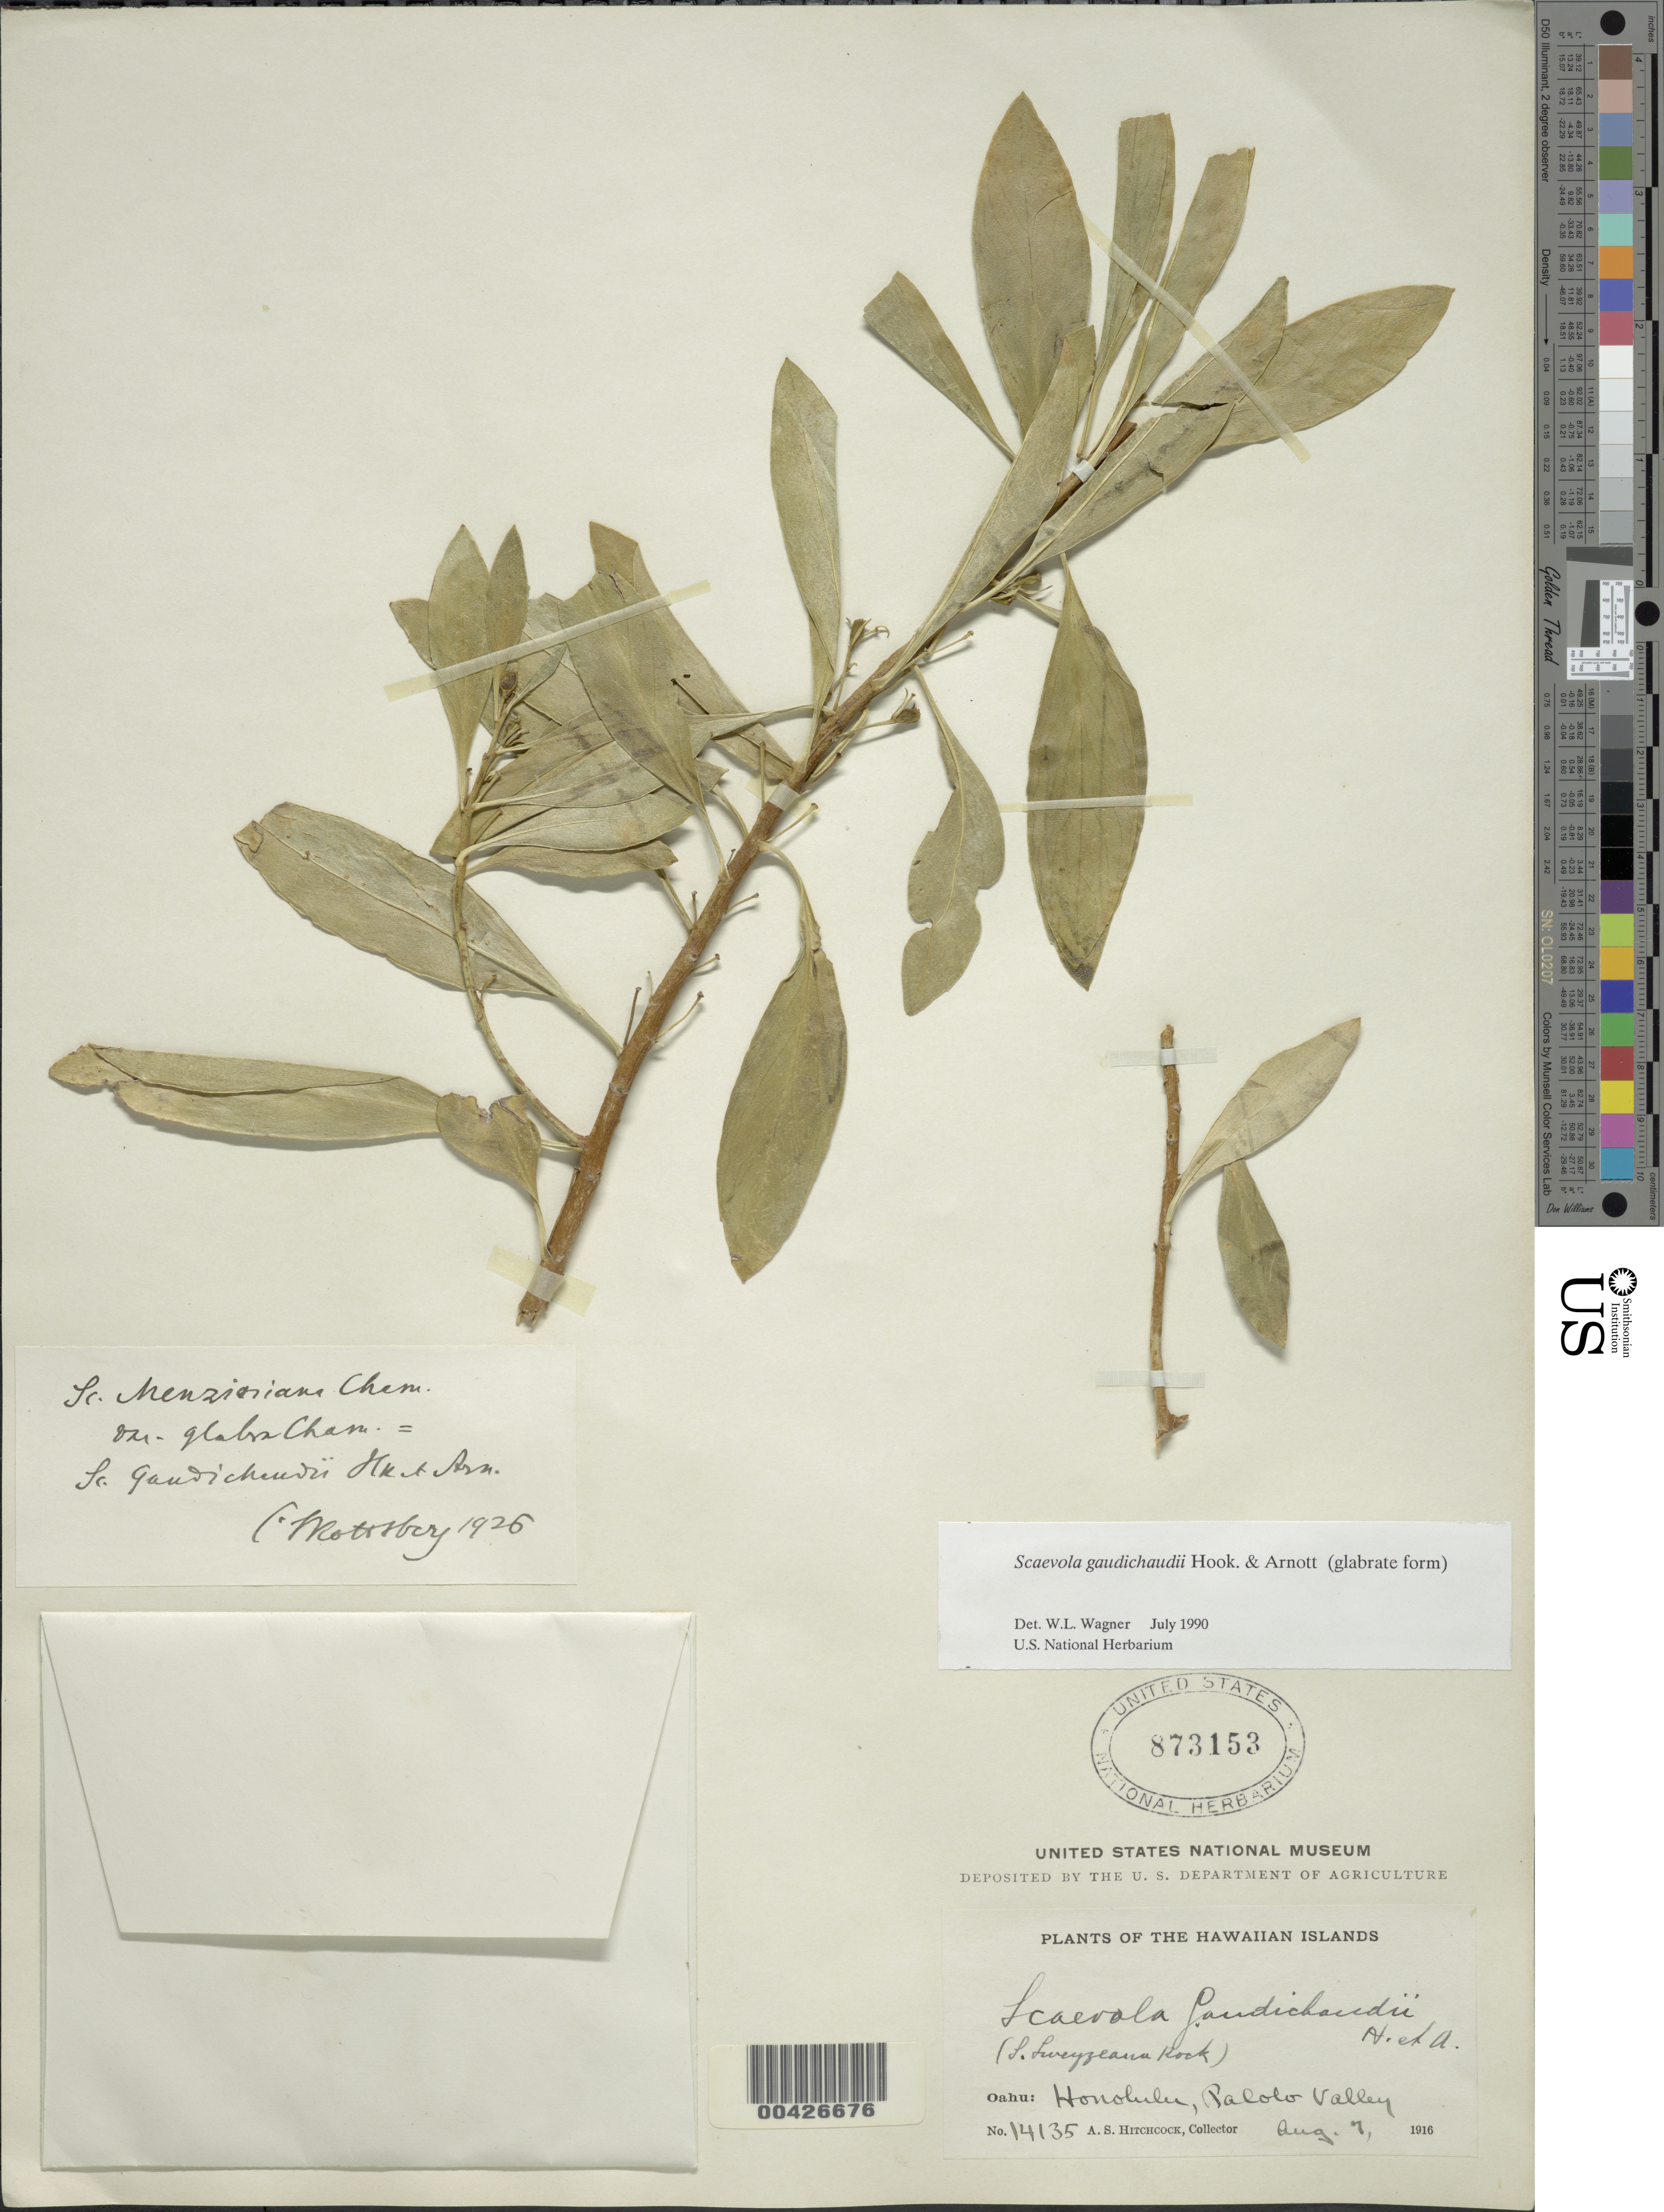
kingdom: Plantae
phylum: Tracheophyta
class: Magnoliopsida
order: Asterales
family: Goodeniaceae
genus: Scaevola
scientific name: Scaevola gaudichaudii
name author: Hook. & Arn.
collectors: A. S. Hitchcock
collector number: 14135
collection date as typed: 7 Aug 1916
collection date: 1916-08-07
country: United States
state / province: Hawaii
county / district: Honolulu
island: Oahu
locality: Honolulu, Palolo Valley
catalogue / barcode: US 873153